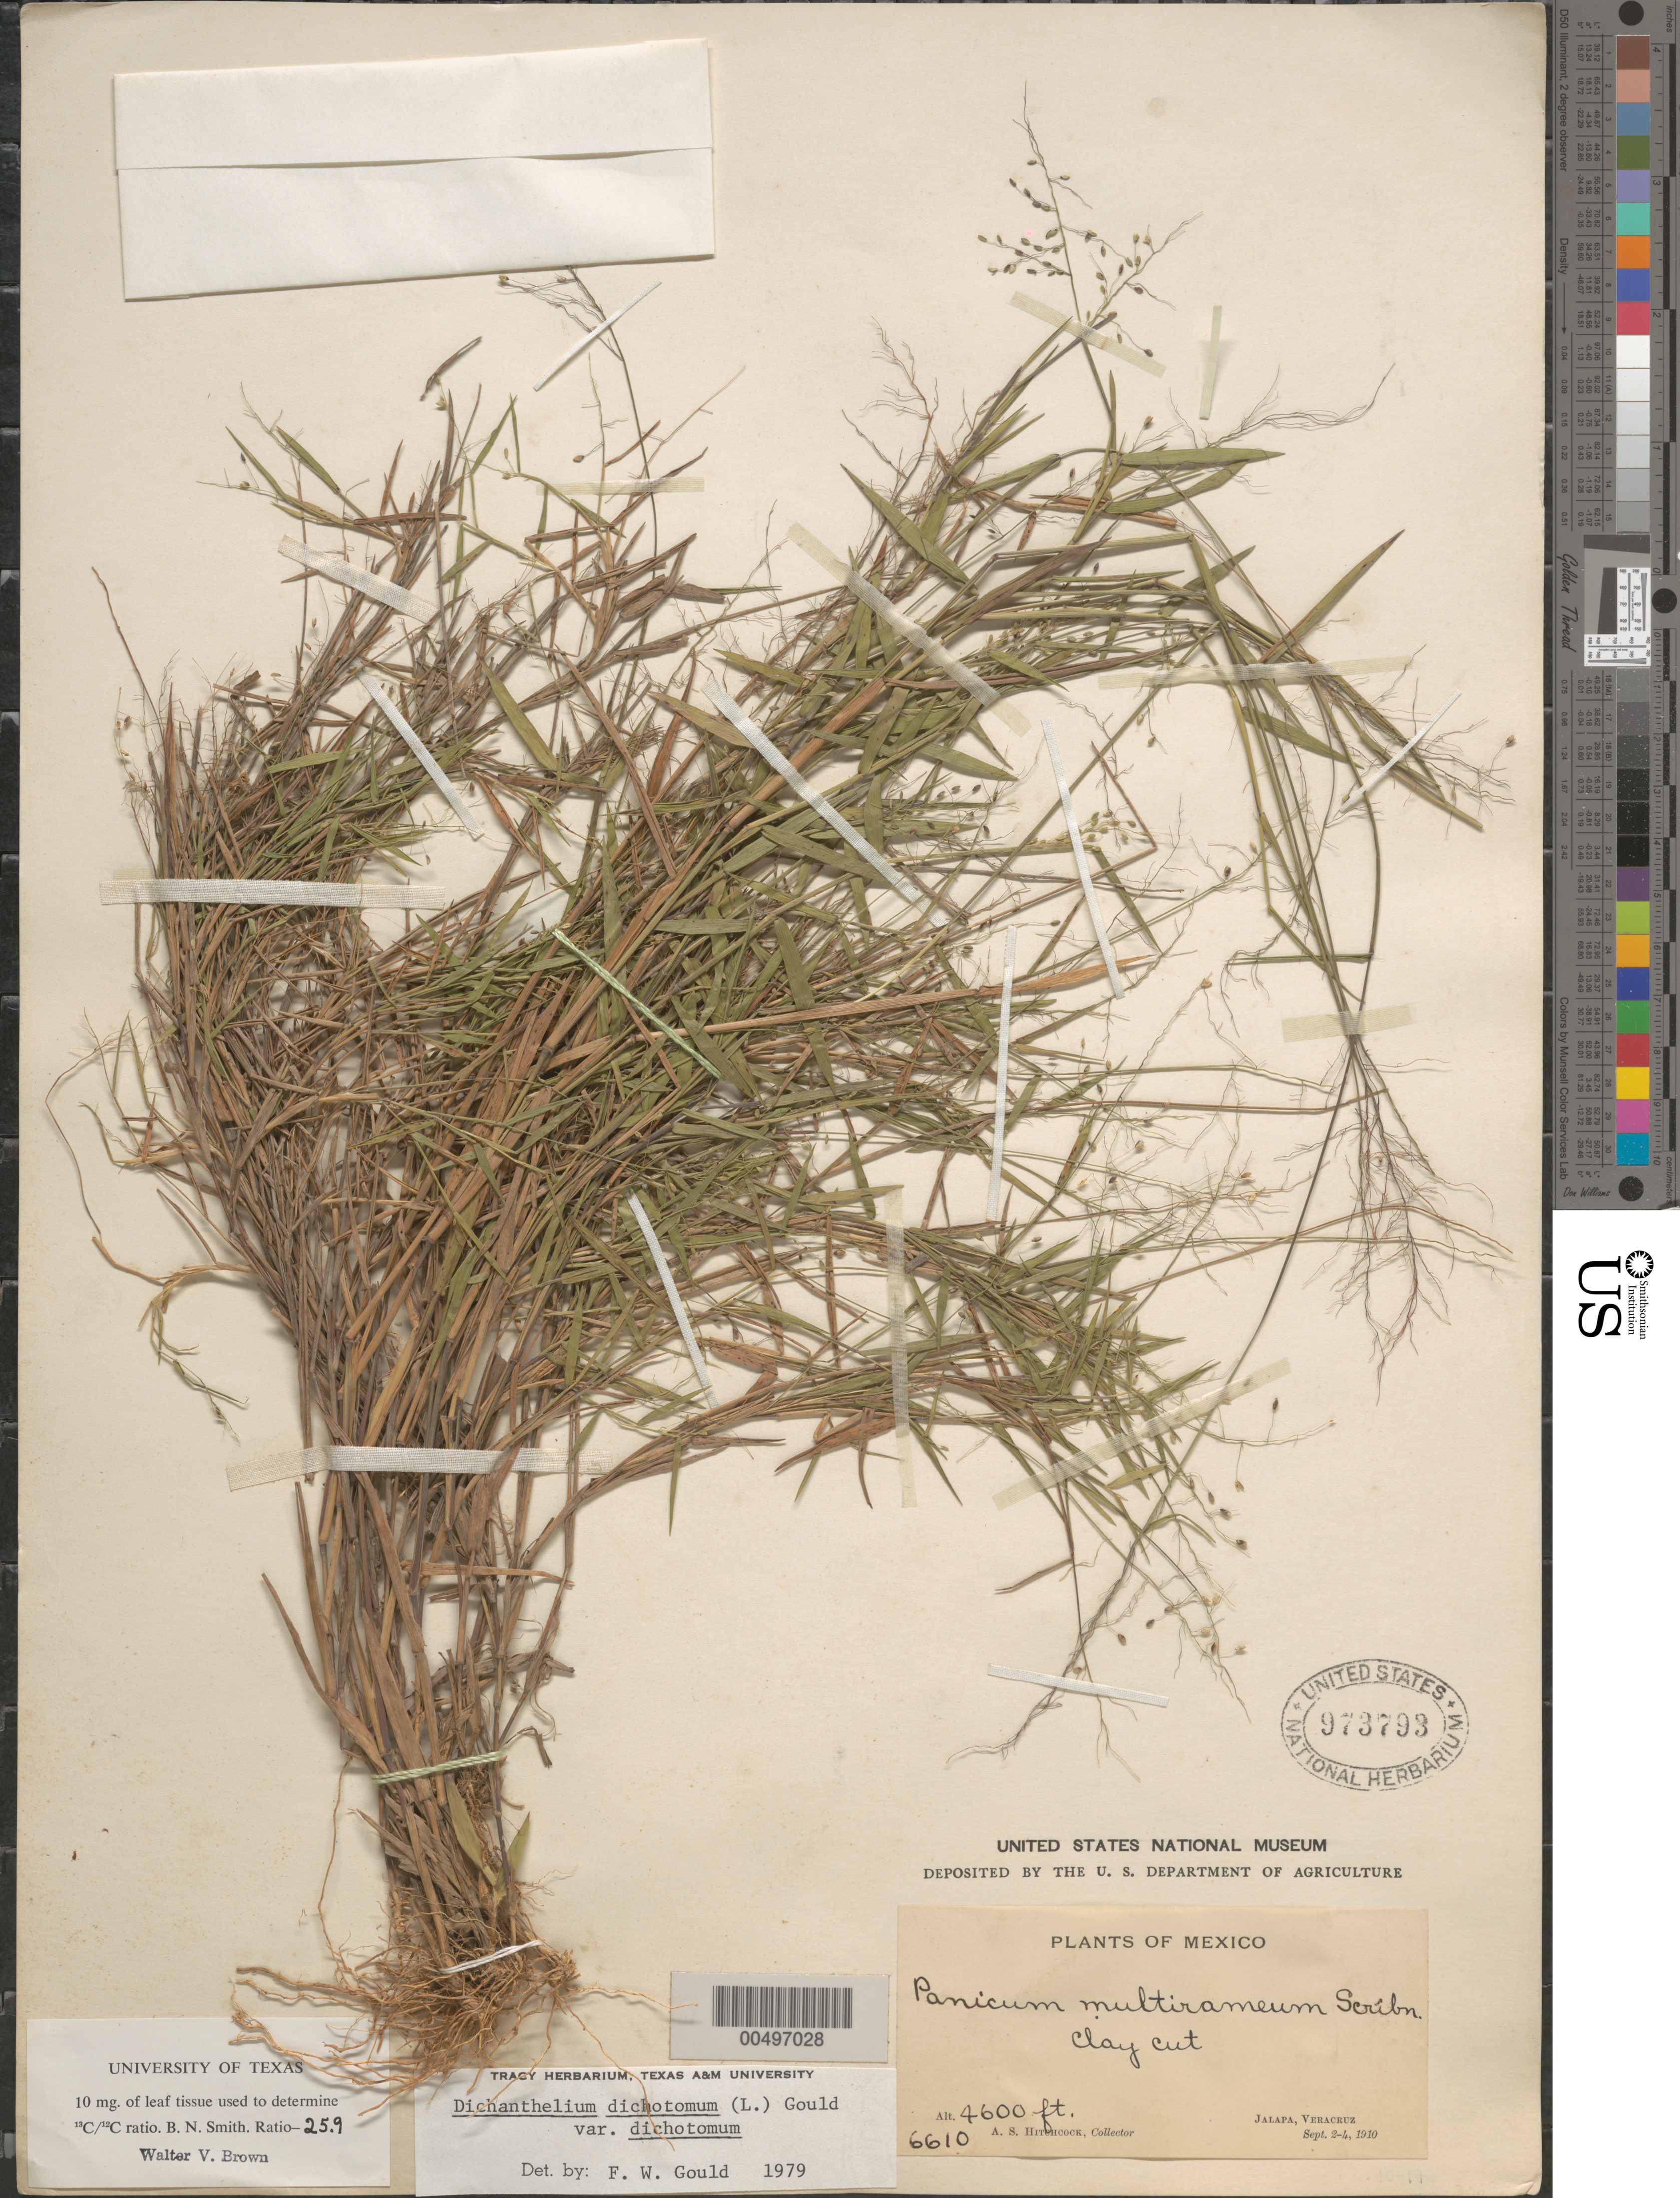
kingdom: Plantae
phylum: Tracheophyta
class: Liliopsida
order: Poales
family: Poaceae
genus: Dichanthelium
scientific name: Dichanthelium dichotomum var. dichotomum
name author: (L.) Gould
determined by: Gould, F. W.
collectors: A. S. Hitchcock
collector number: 6610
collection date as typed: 2 Sep 1910 to 4 Sep 1910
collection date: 1910-09-02/1910-09-04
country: Mexico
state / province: Veracruz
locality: Jalapa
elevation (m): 1402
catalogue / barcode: US 973793